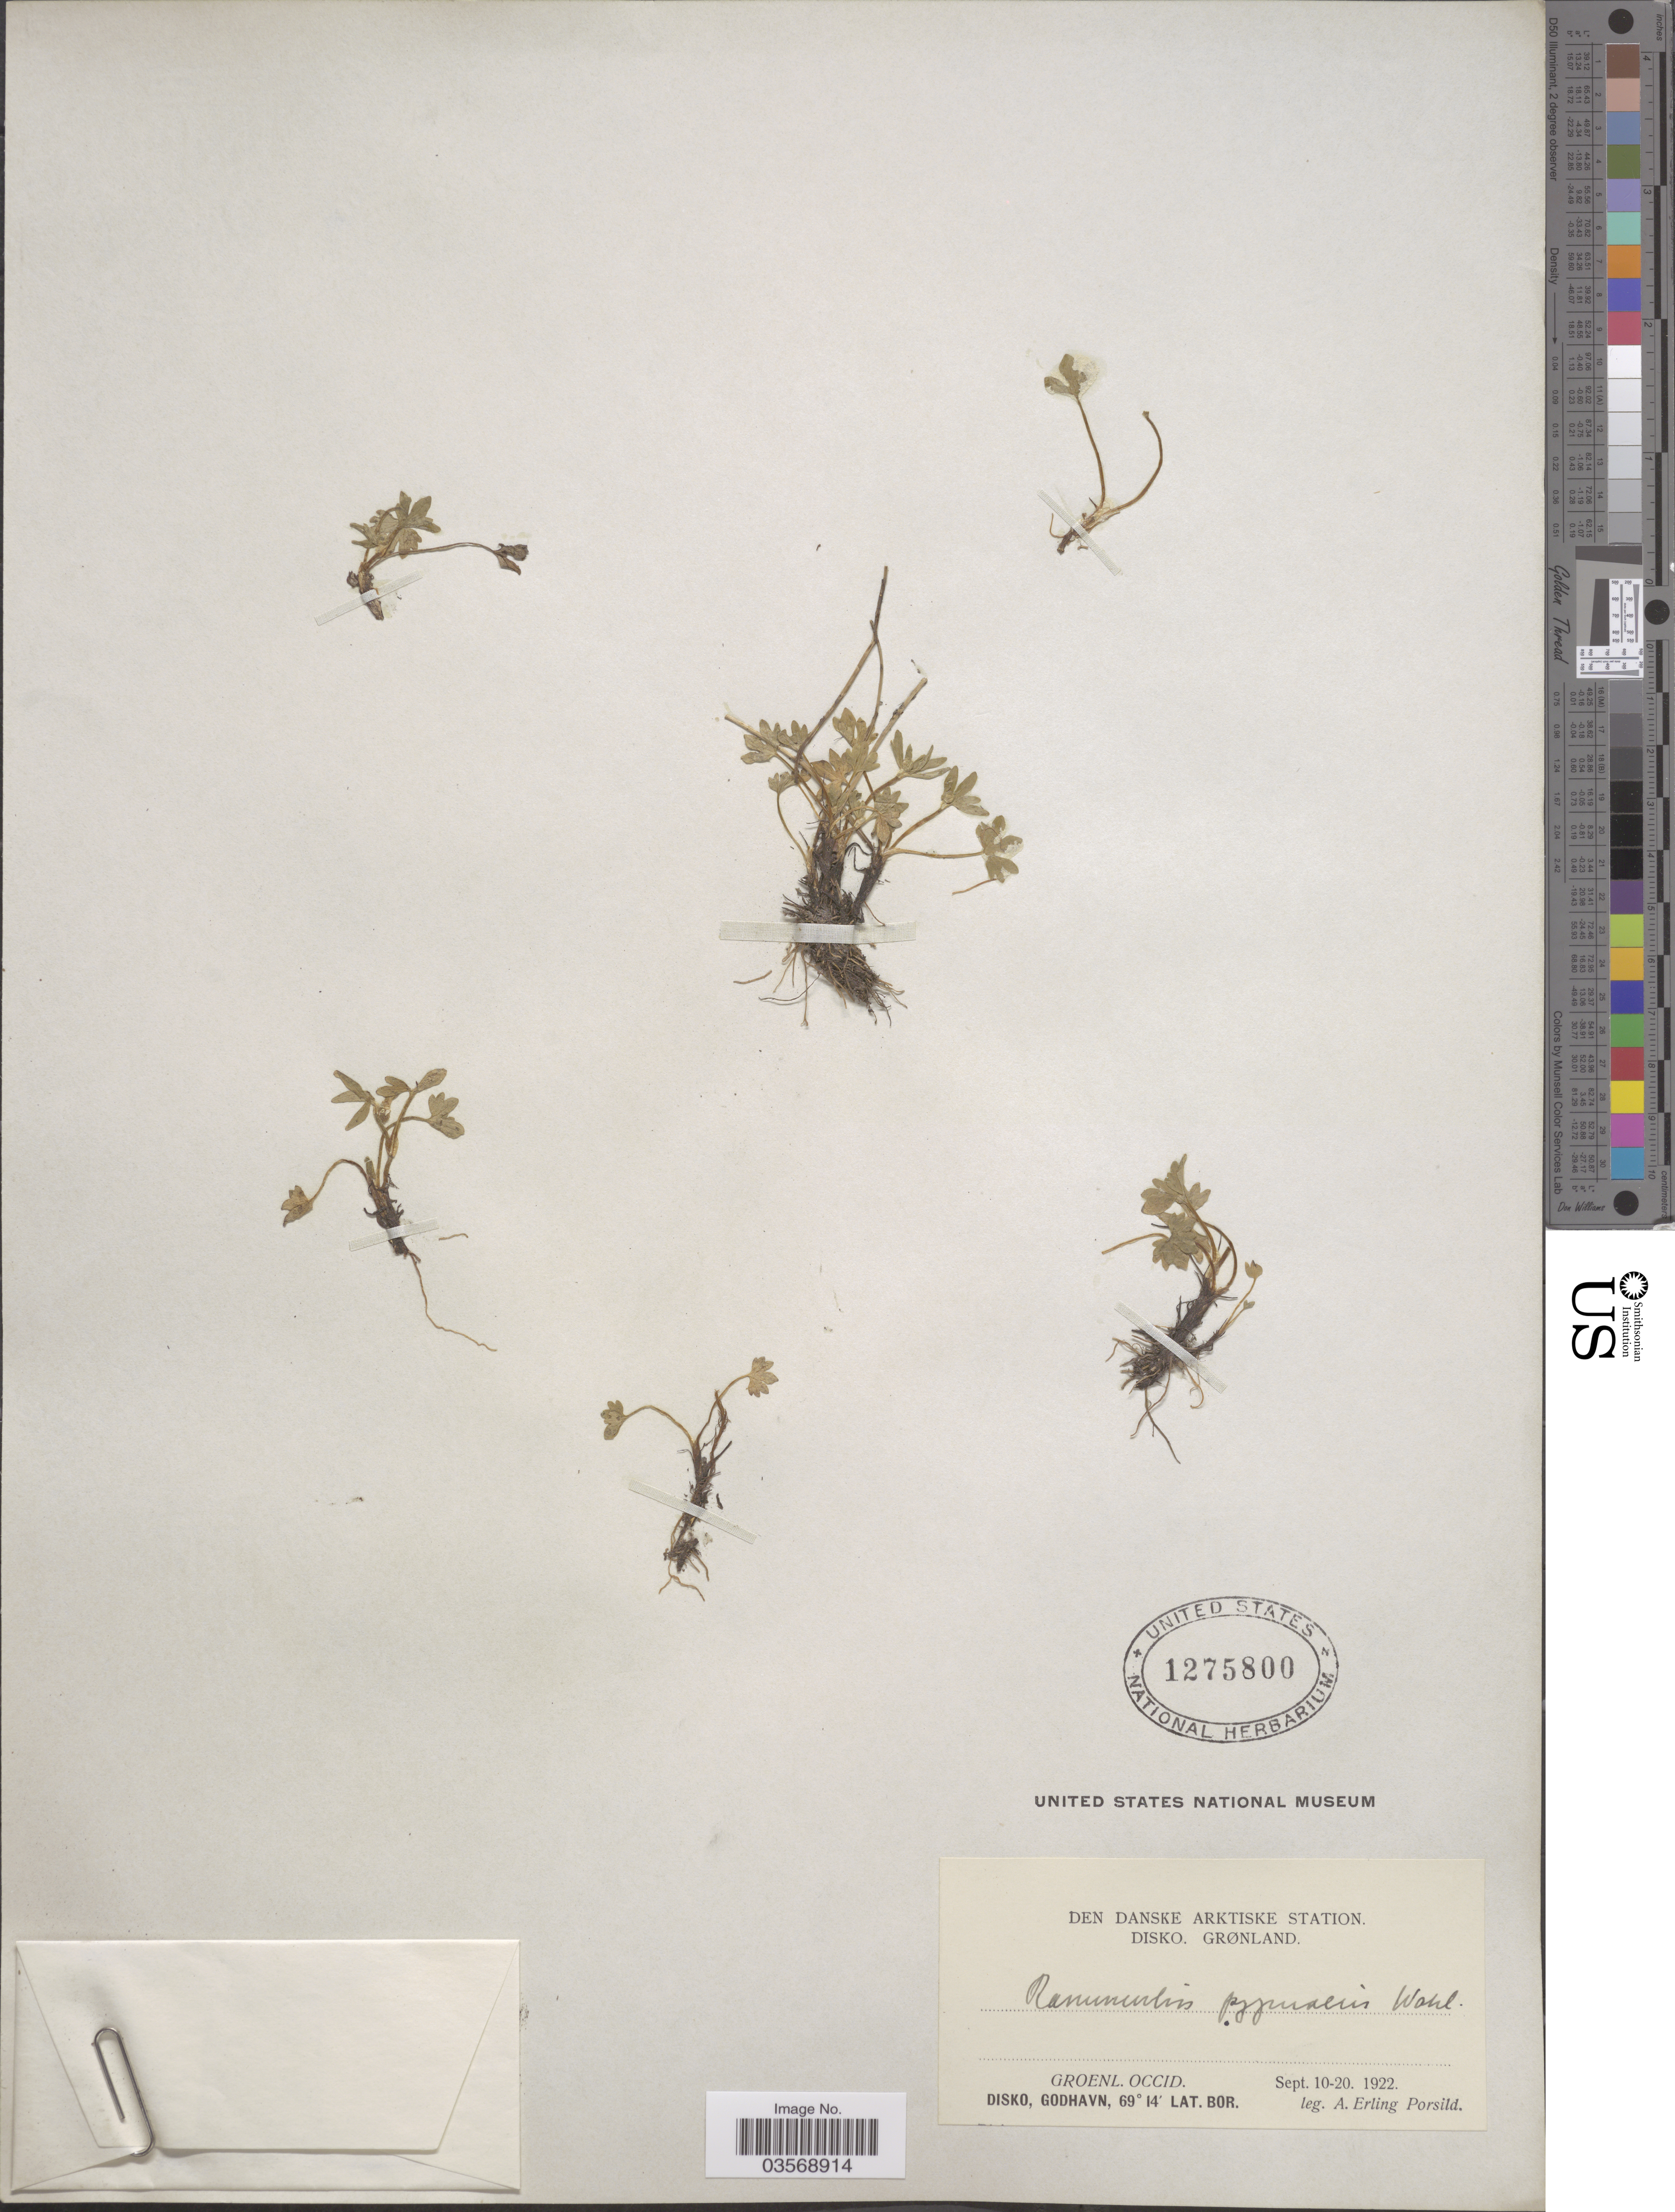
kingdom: Plantae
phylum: Tracheophyta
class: Magnoliopsida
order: Ranunculales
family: Ranunculaceae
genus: Ranunculus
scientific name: Ranunculus pygmaeus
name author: Wahlenb.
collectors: A. E. Porsild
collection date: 1922-09-10/1922-09-20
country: Greenland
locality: Den Danske Arktiske Station. Disko. Groenl. Occid. Disko, Godhavn.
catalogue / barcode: US 1275800